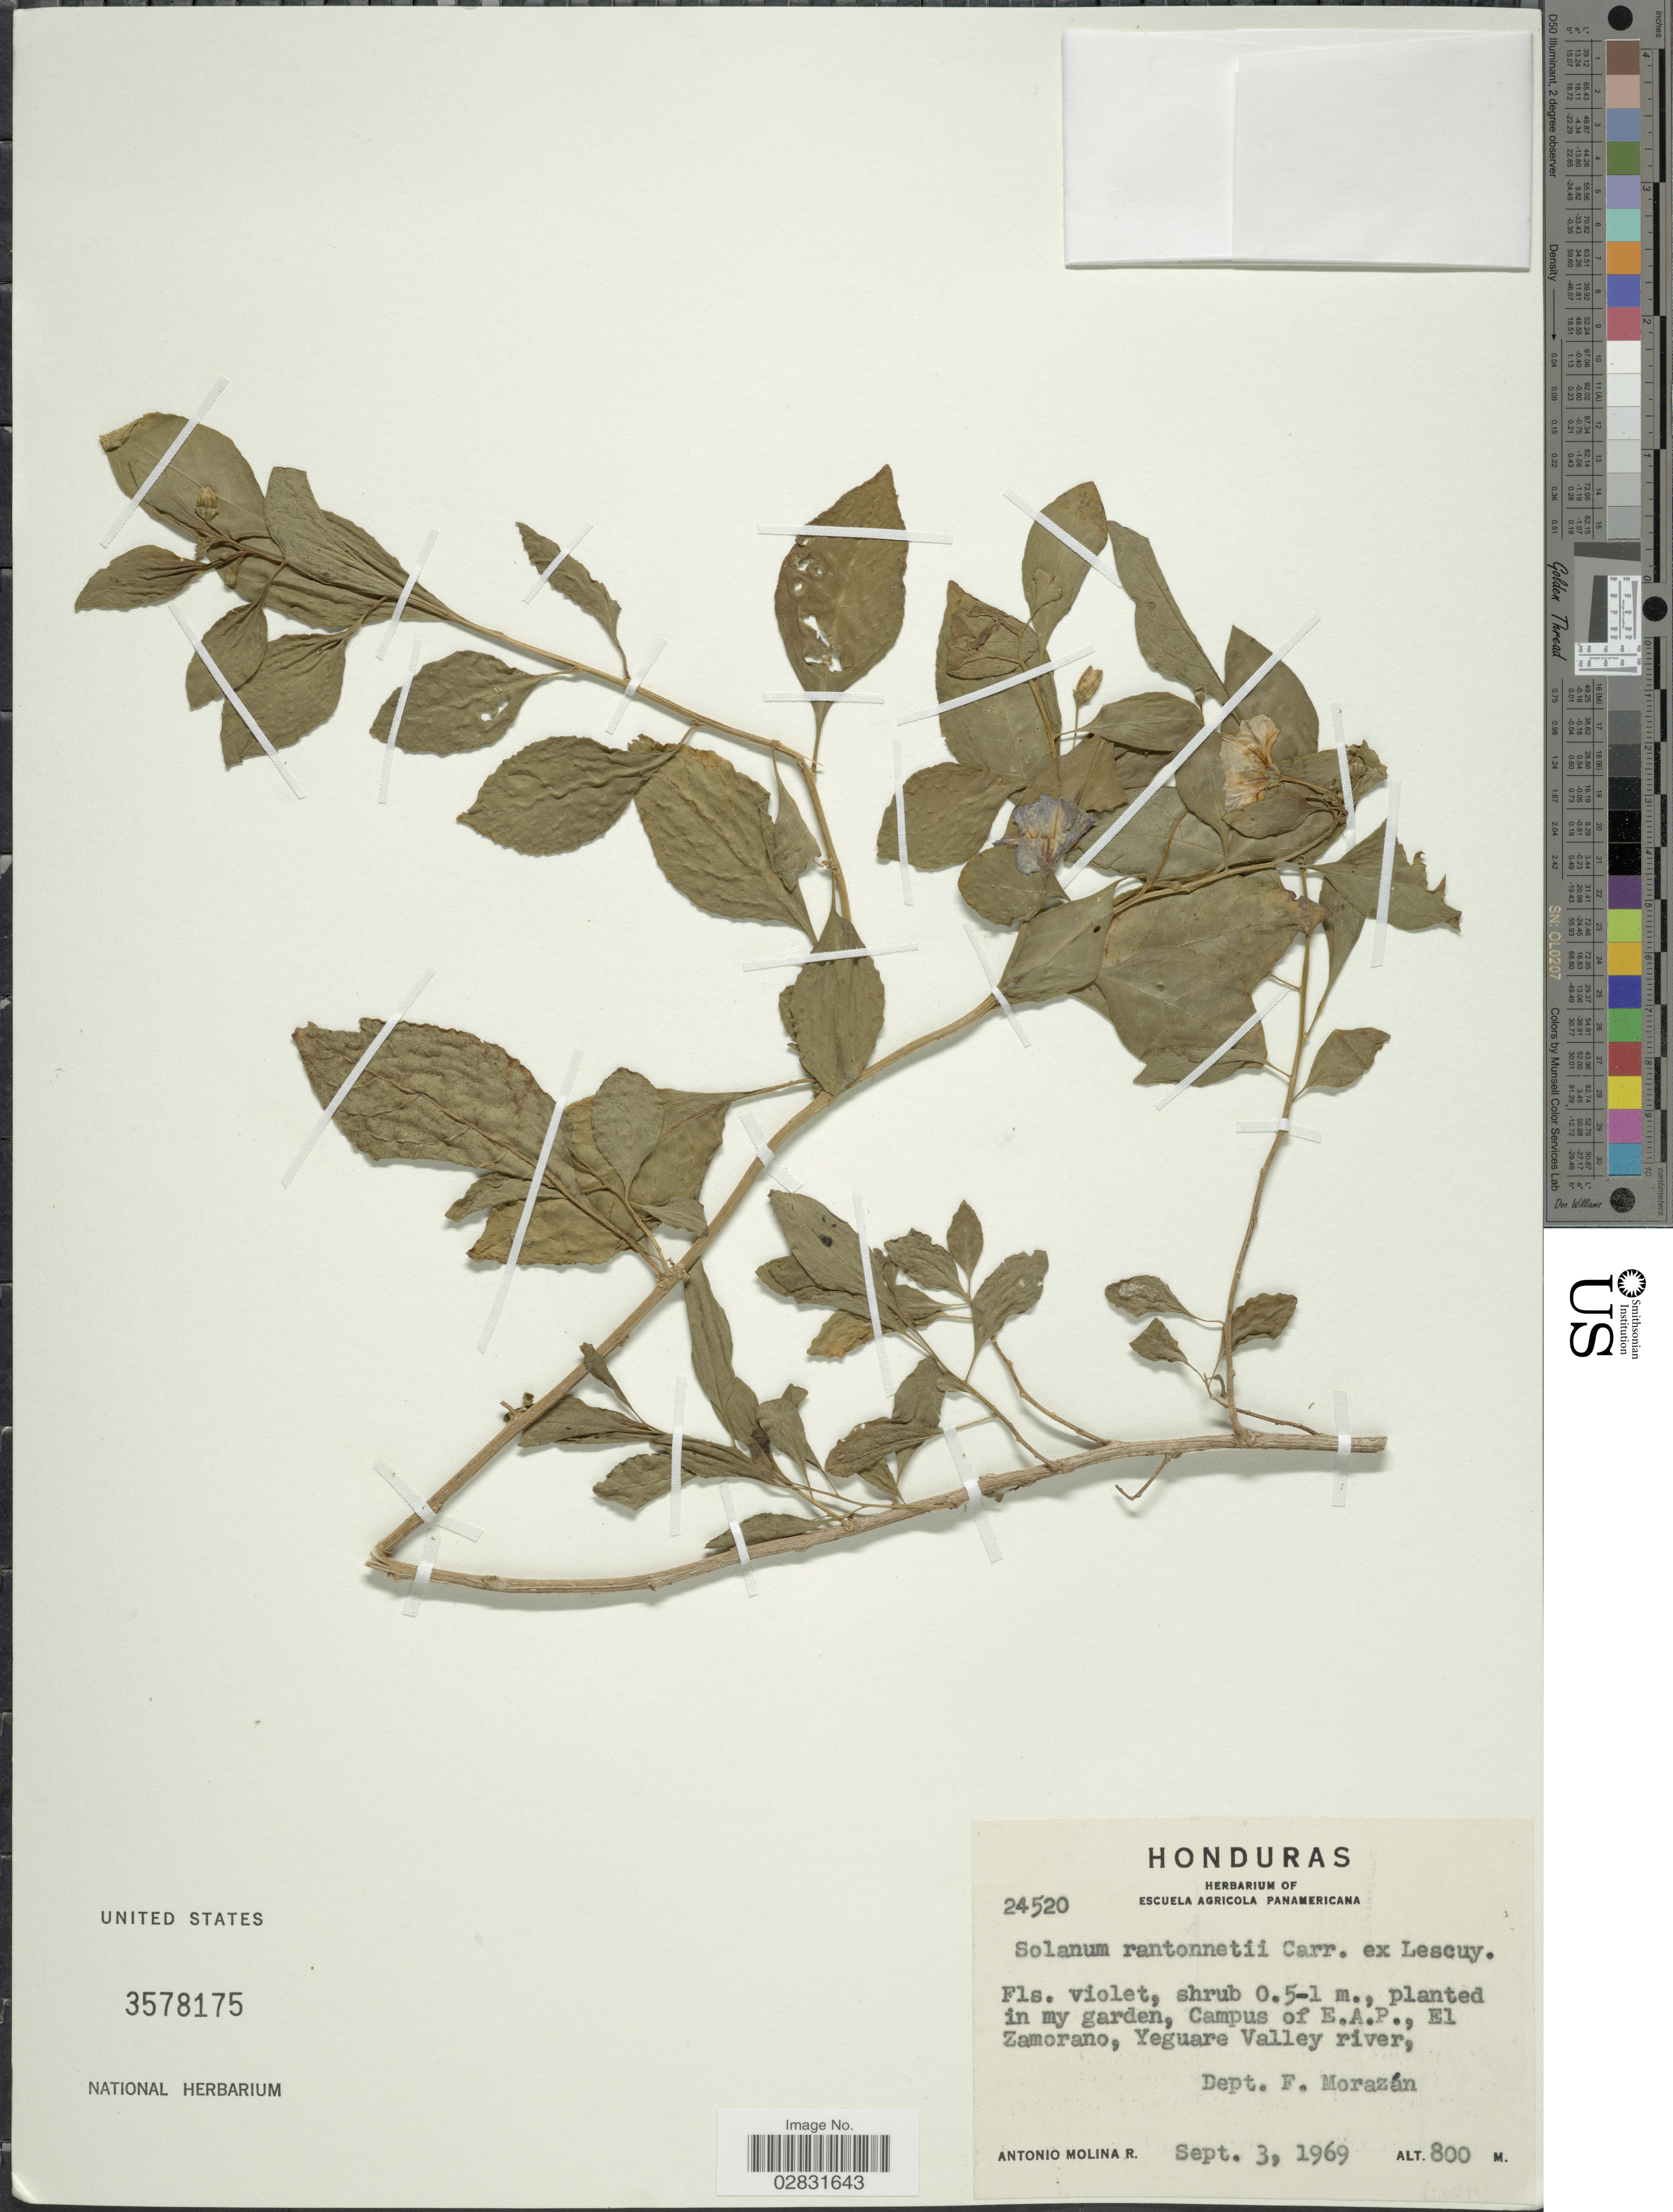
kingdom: Plantae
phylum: Tracheophyta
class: Magnoliopsida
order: Solanales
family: Solanaceae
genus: Solanum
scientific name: Solanum rantonnetii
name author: Carrière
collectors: A. Molina R.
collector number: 24520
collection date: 1969-09-03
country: Honduras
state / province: Fco. Morazán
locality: In my garden, Campus of E.A.P., El Zamorano, Yeguare Valley river, Dept. F. Morazán.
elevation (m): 800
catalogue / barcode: US 3578175